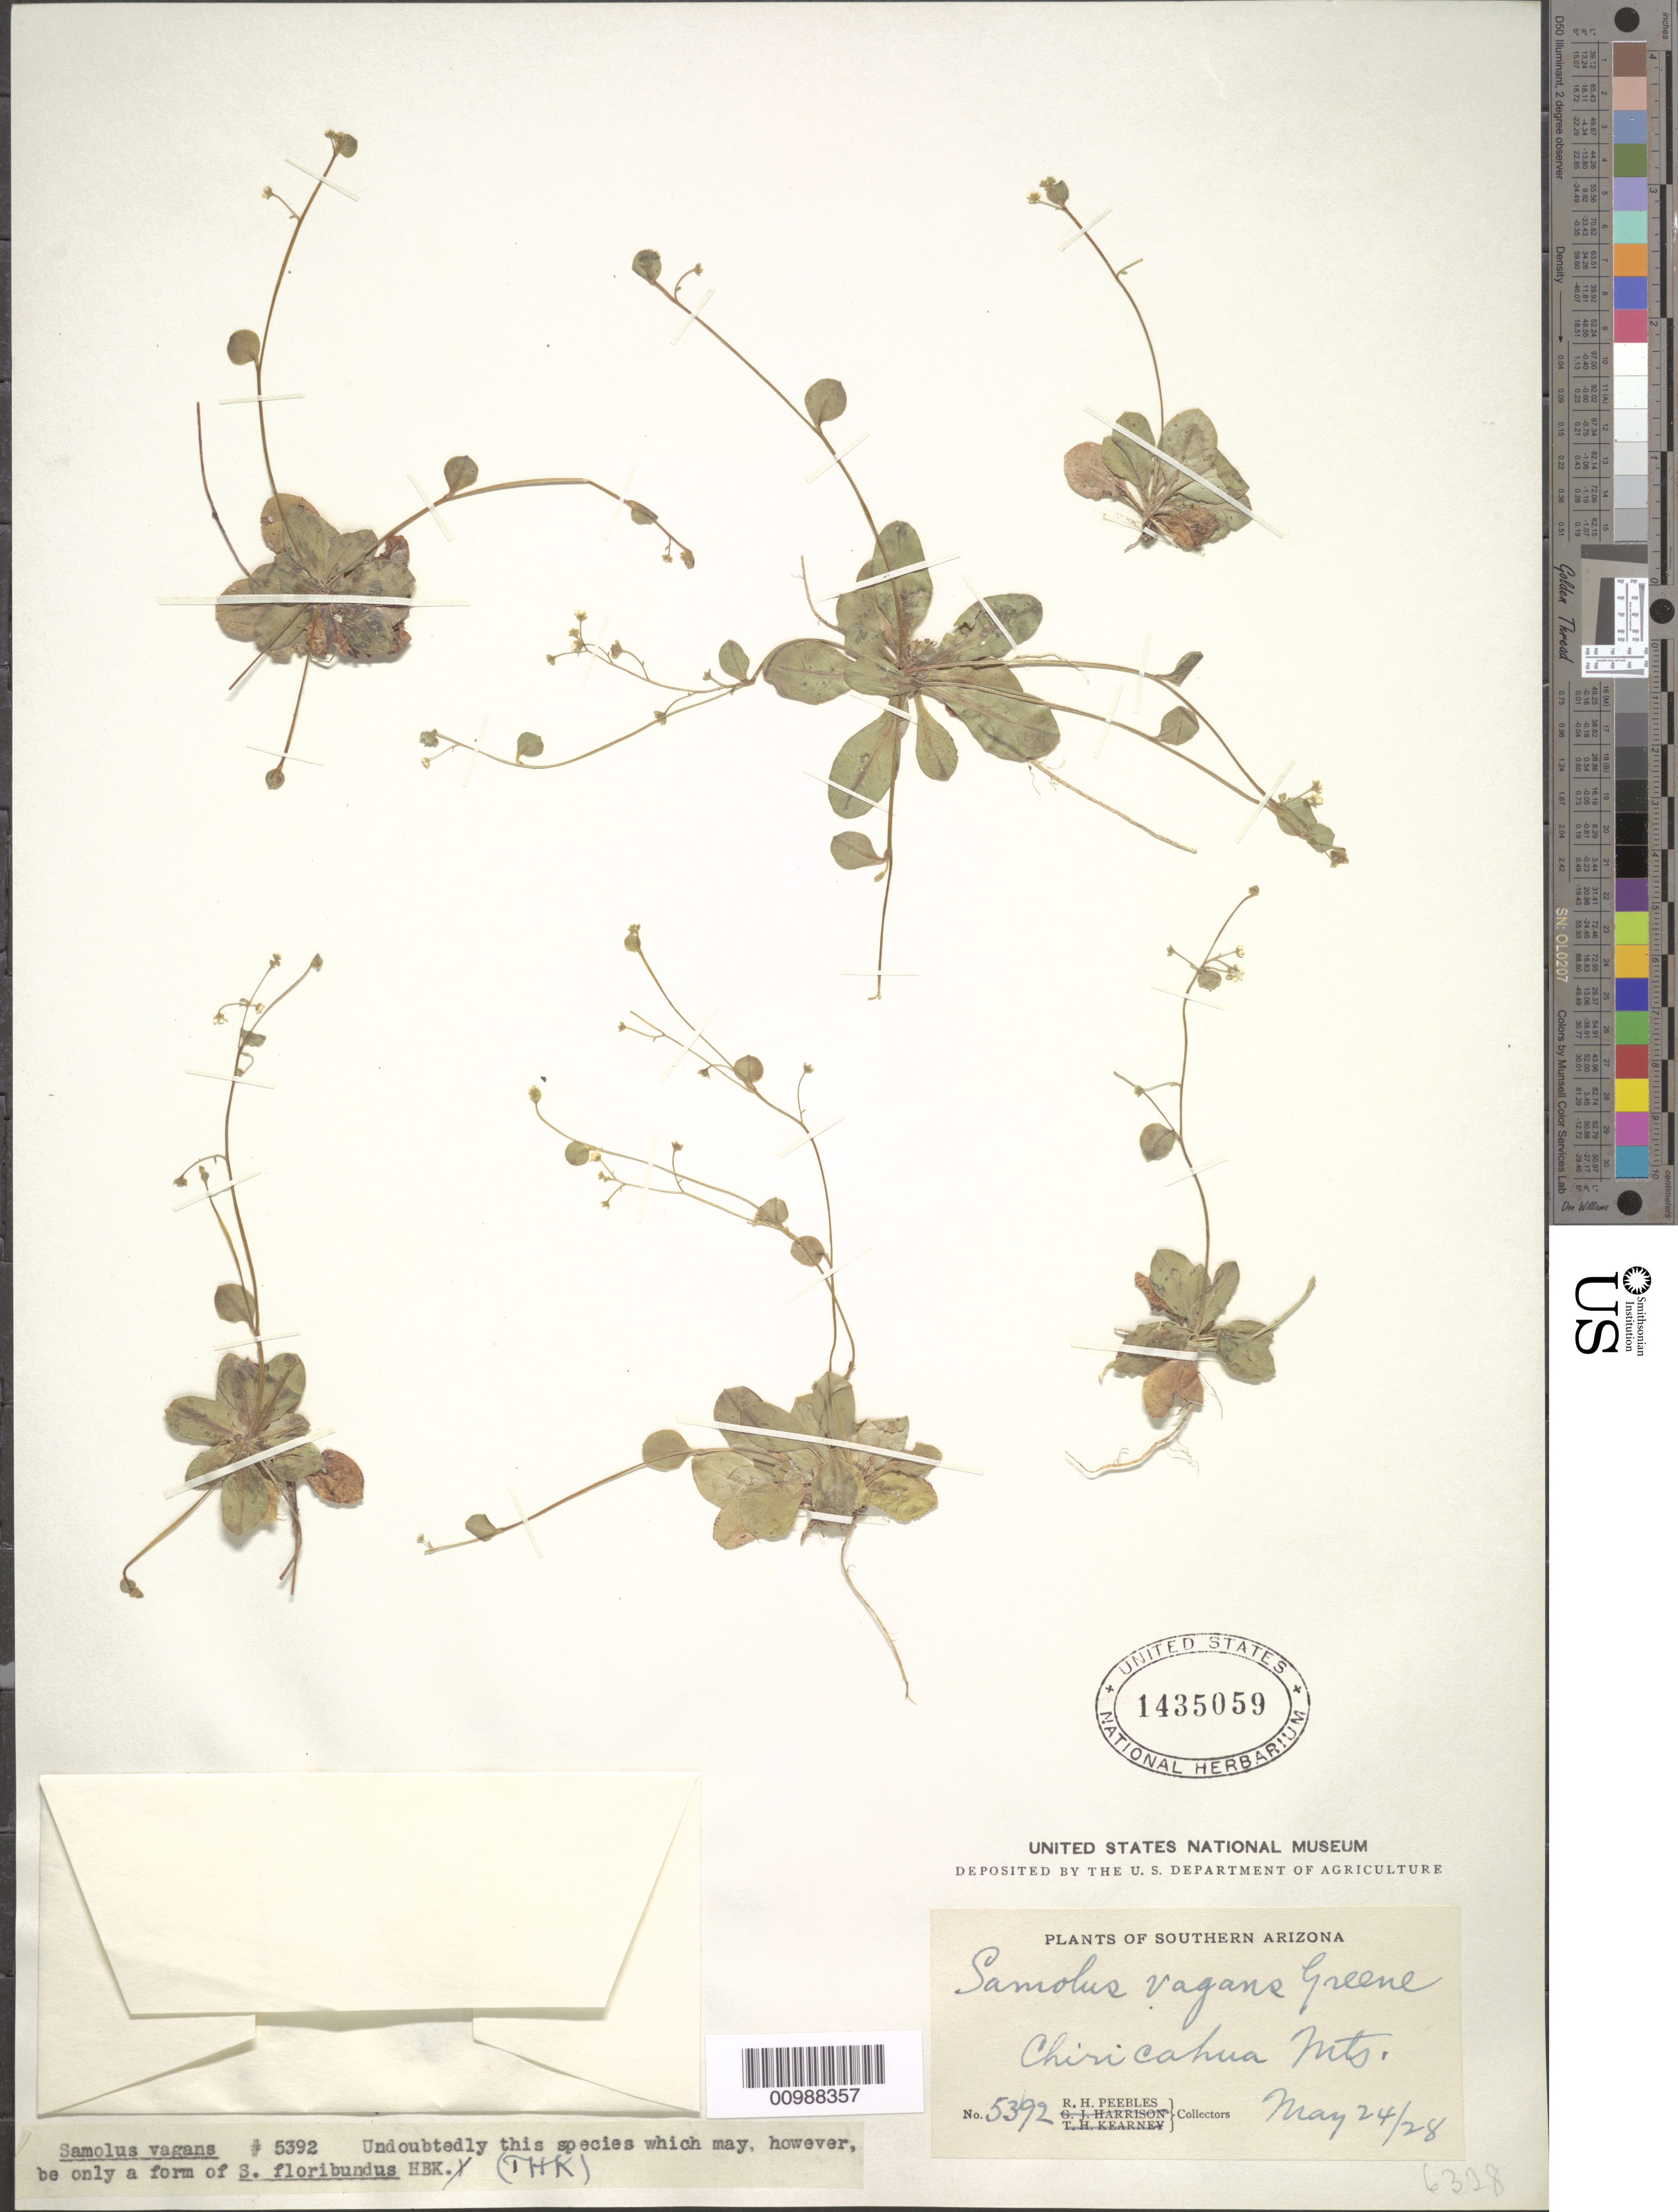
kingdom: Plantae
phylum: Tracheophyta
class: Magnoliopsida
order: Ericales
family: Primulaceae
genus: Samolus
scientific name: Samolus valerandi var. americanus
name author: A. Gray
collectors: R. H. Peebles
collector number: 5392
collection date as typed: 24 May 1928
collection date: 1928-05-24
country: United States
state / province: Arizona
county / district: Cochise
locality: Chiricahua Mountains.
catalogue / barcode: US 1435059